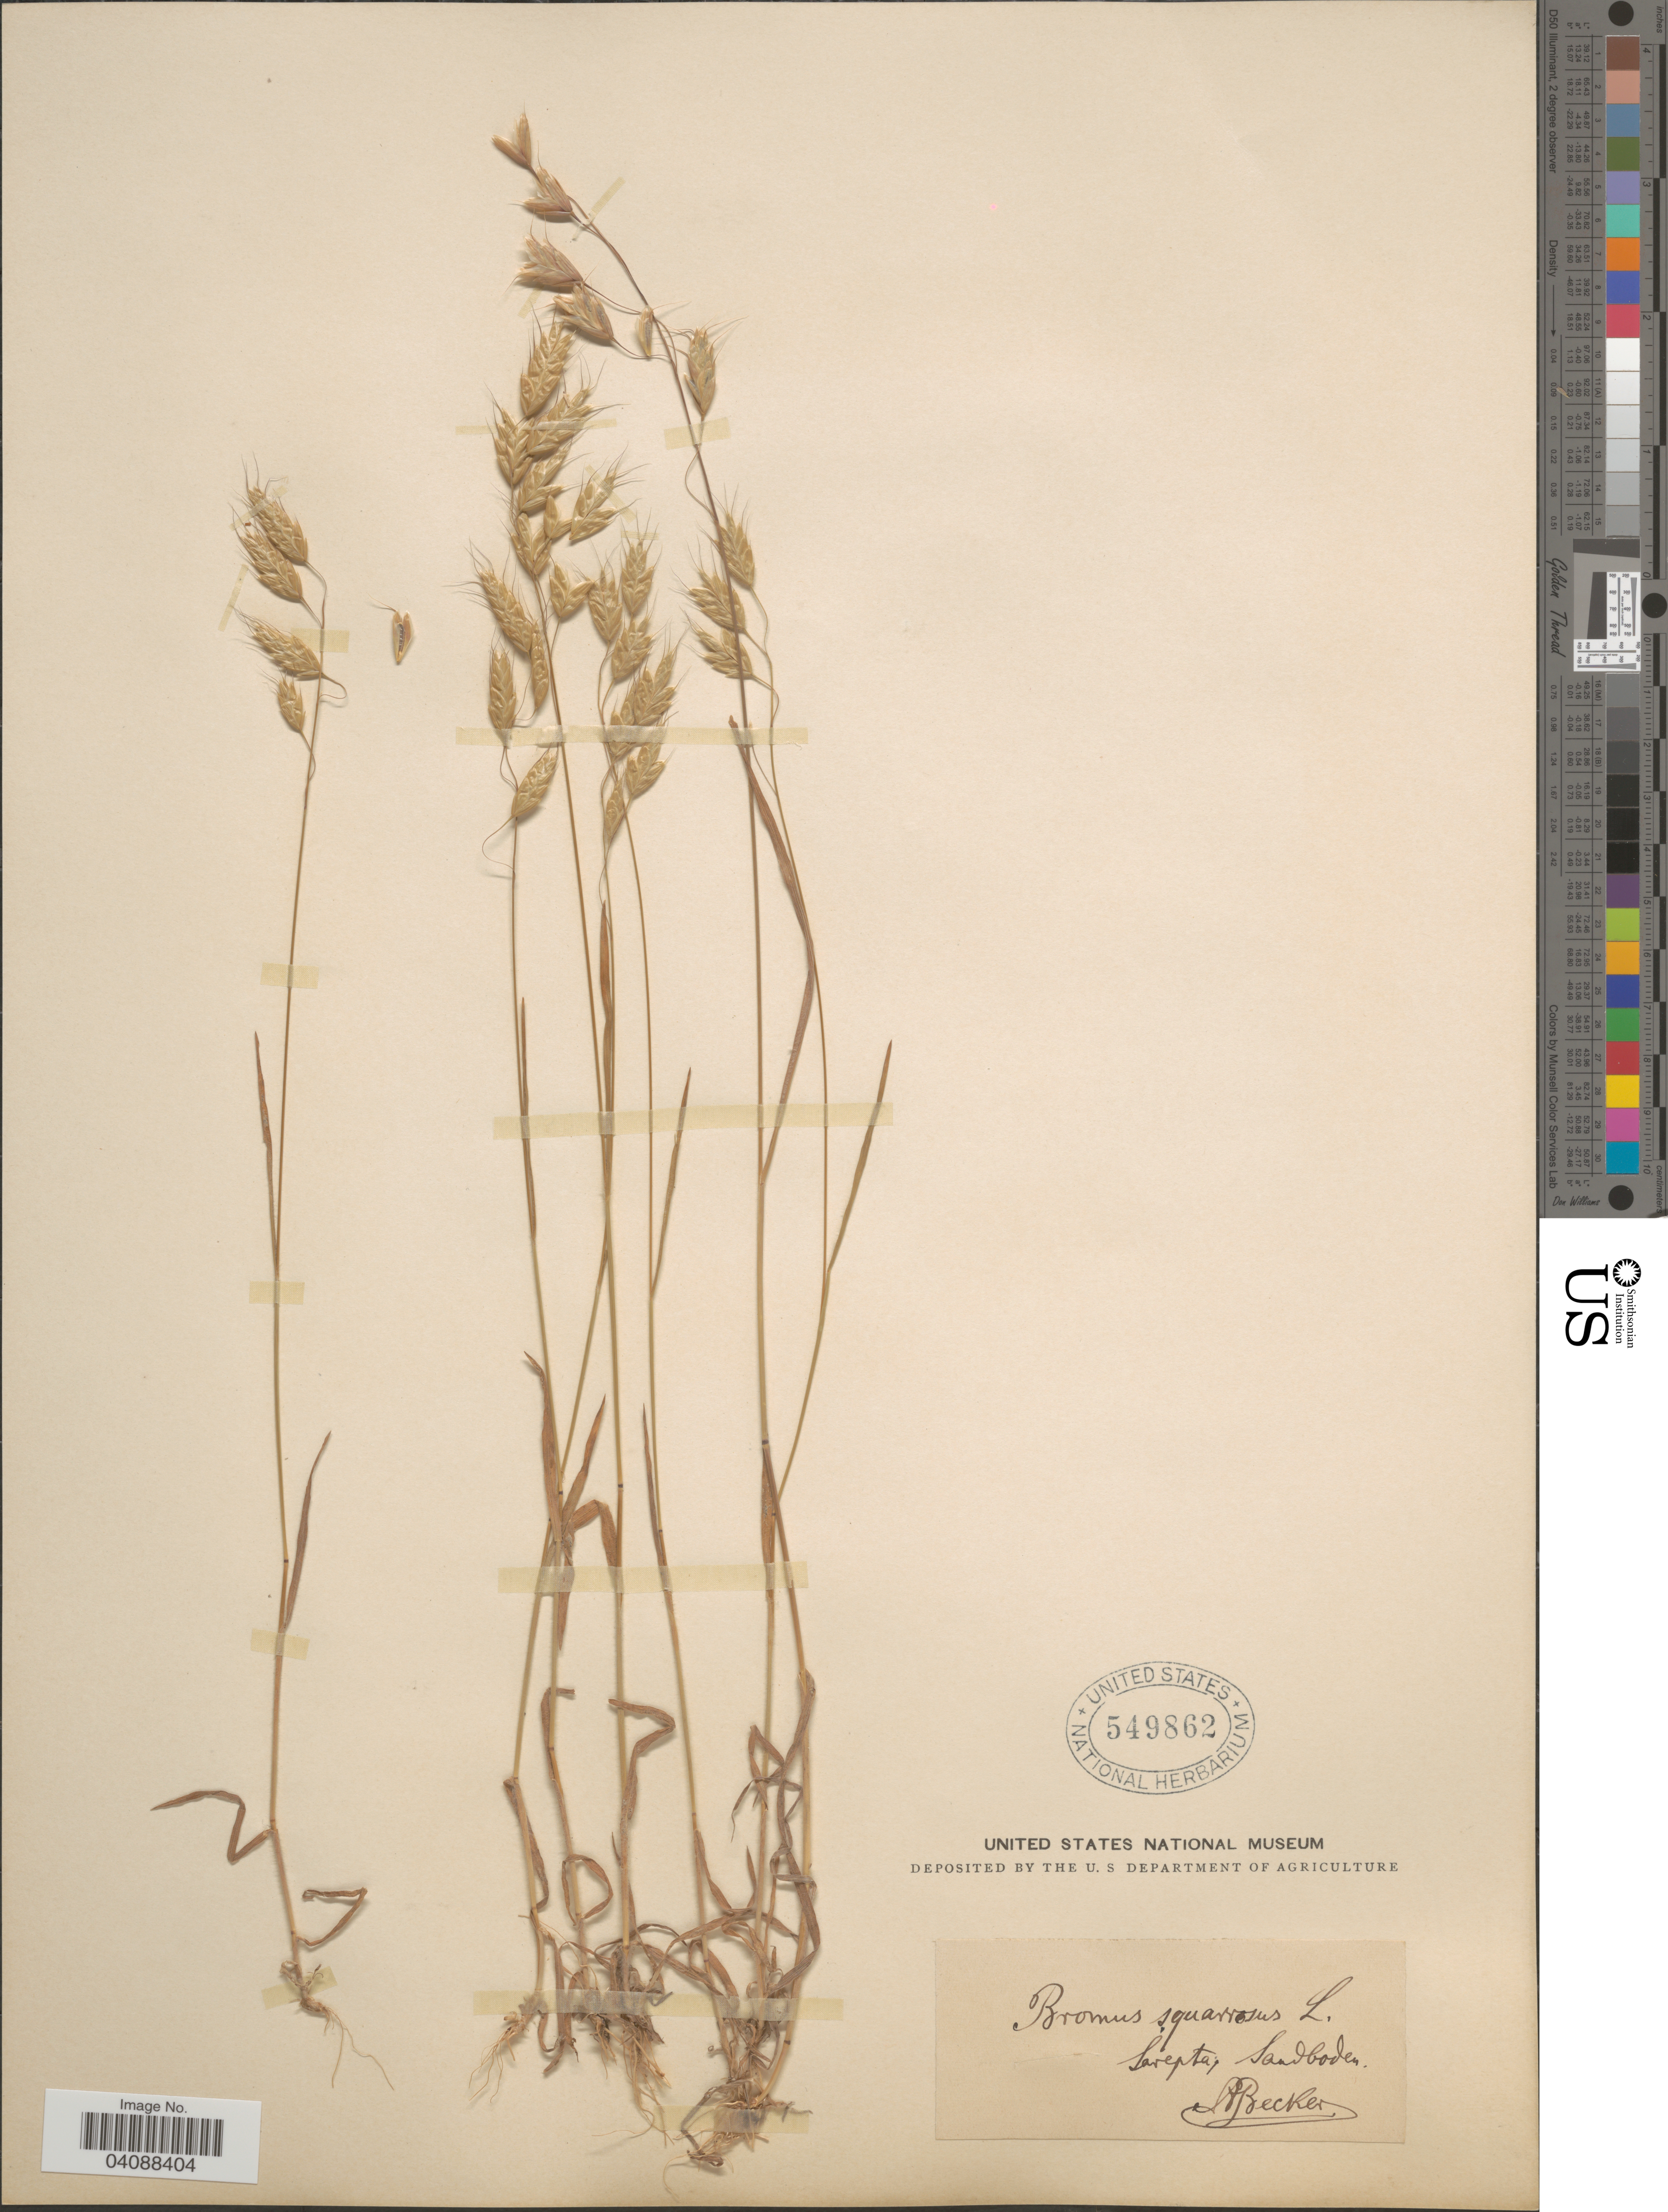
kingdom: Plantae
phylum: Tracheophyta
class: Liliopsida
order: Poales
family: Poaceae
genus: Bromus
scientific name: Bromus squarrosus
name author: L.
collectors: A. Becker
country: Russian Federation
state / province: Volgograd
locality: Sarepta, Sandboden.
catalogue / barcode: US 549862